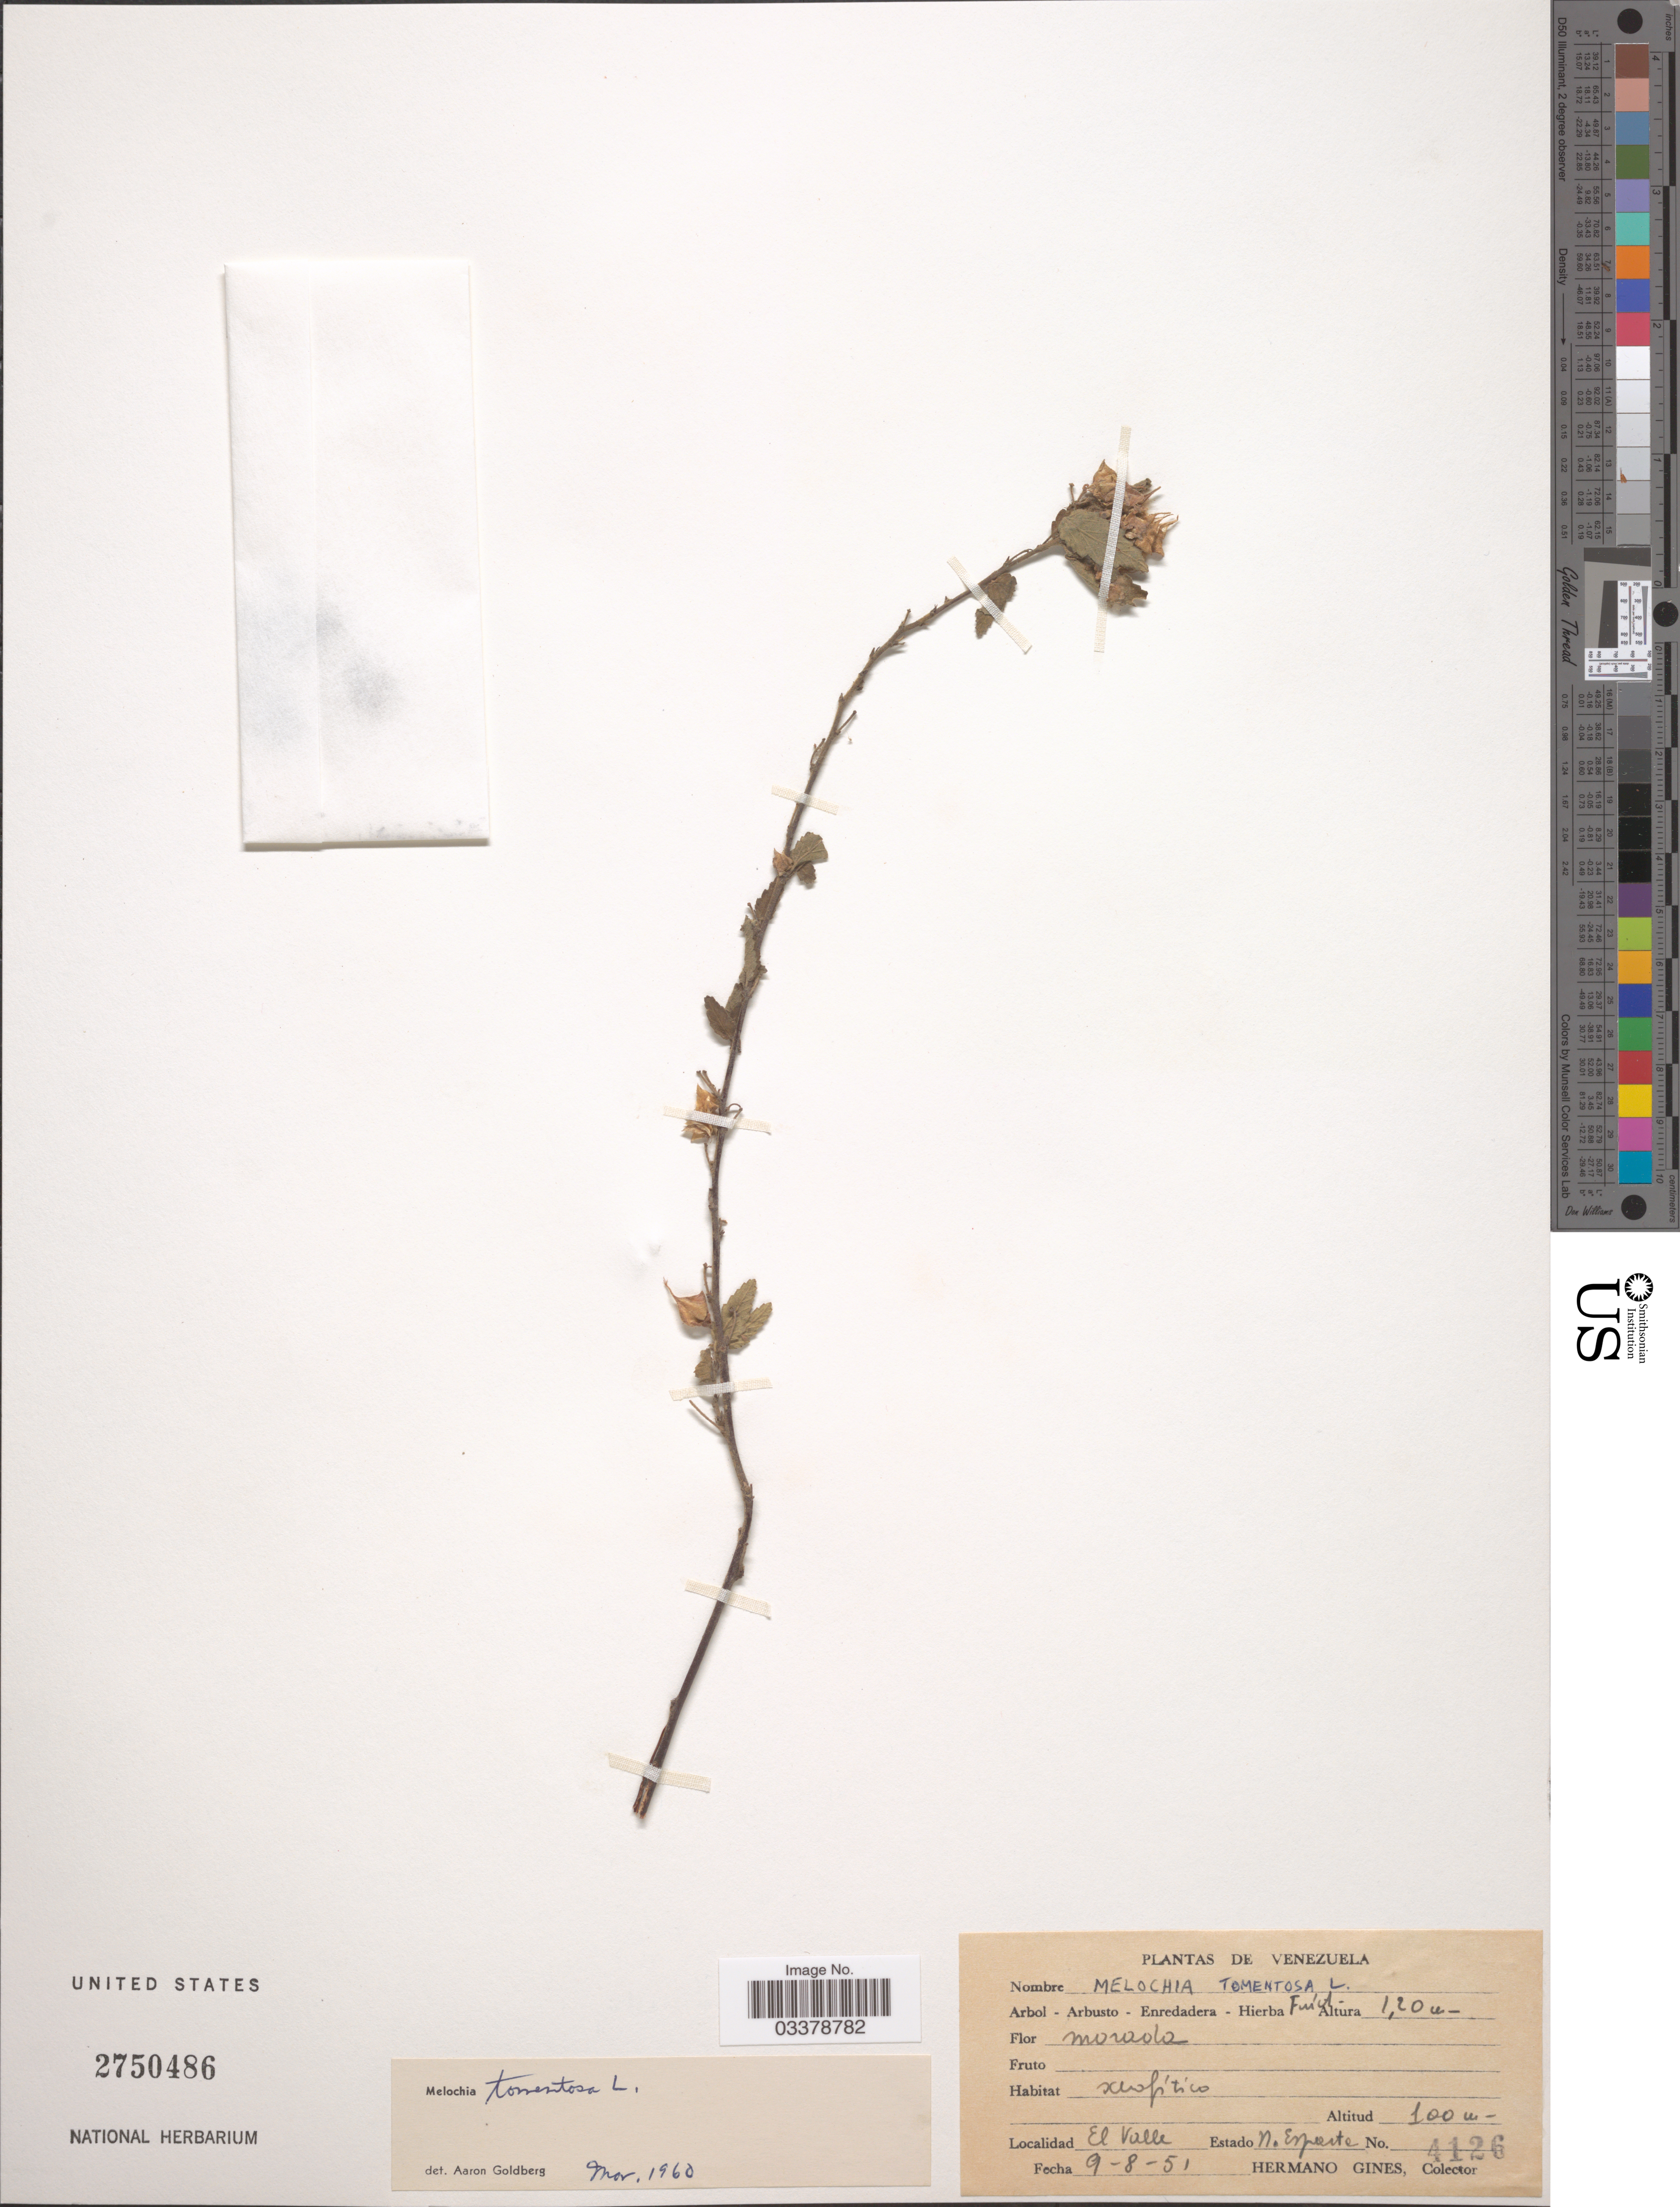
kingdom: Plantae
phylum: Tracheophyta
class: Magnoliopsida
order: Malvales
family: Malvaceae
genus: Melochia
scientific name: Melochia tomentosa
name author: L.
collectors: Bro. Gines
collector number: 4126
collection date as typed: Transcribed d/m/y: 9/8/51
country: Venezuela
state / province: Nueva Esparta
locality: El Valle, Estado N. Esperta [State of Nueva Esparta]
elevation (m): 100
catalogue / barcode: US 2750486